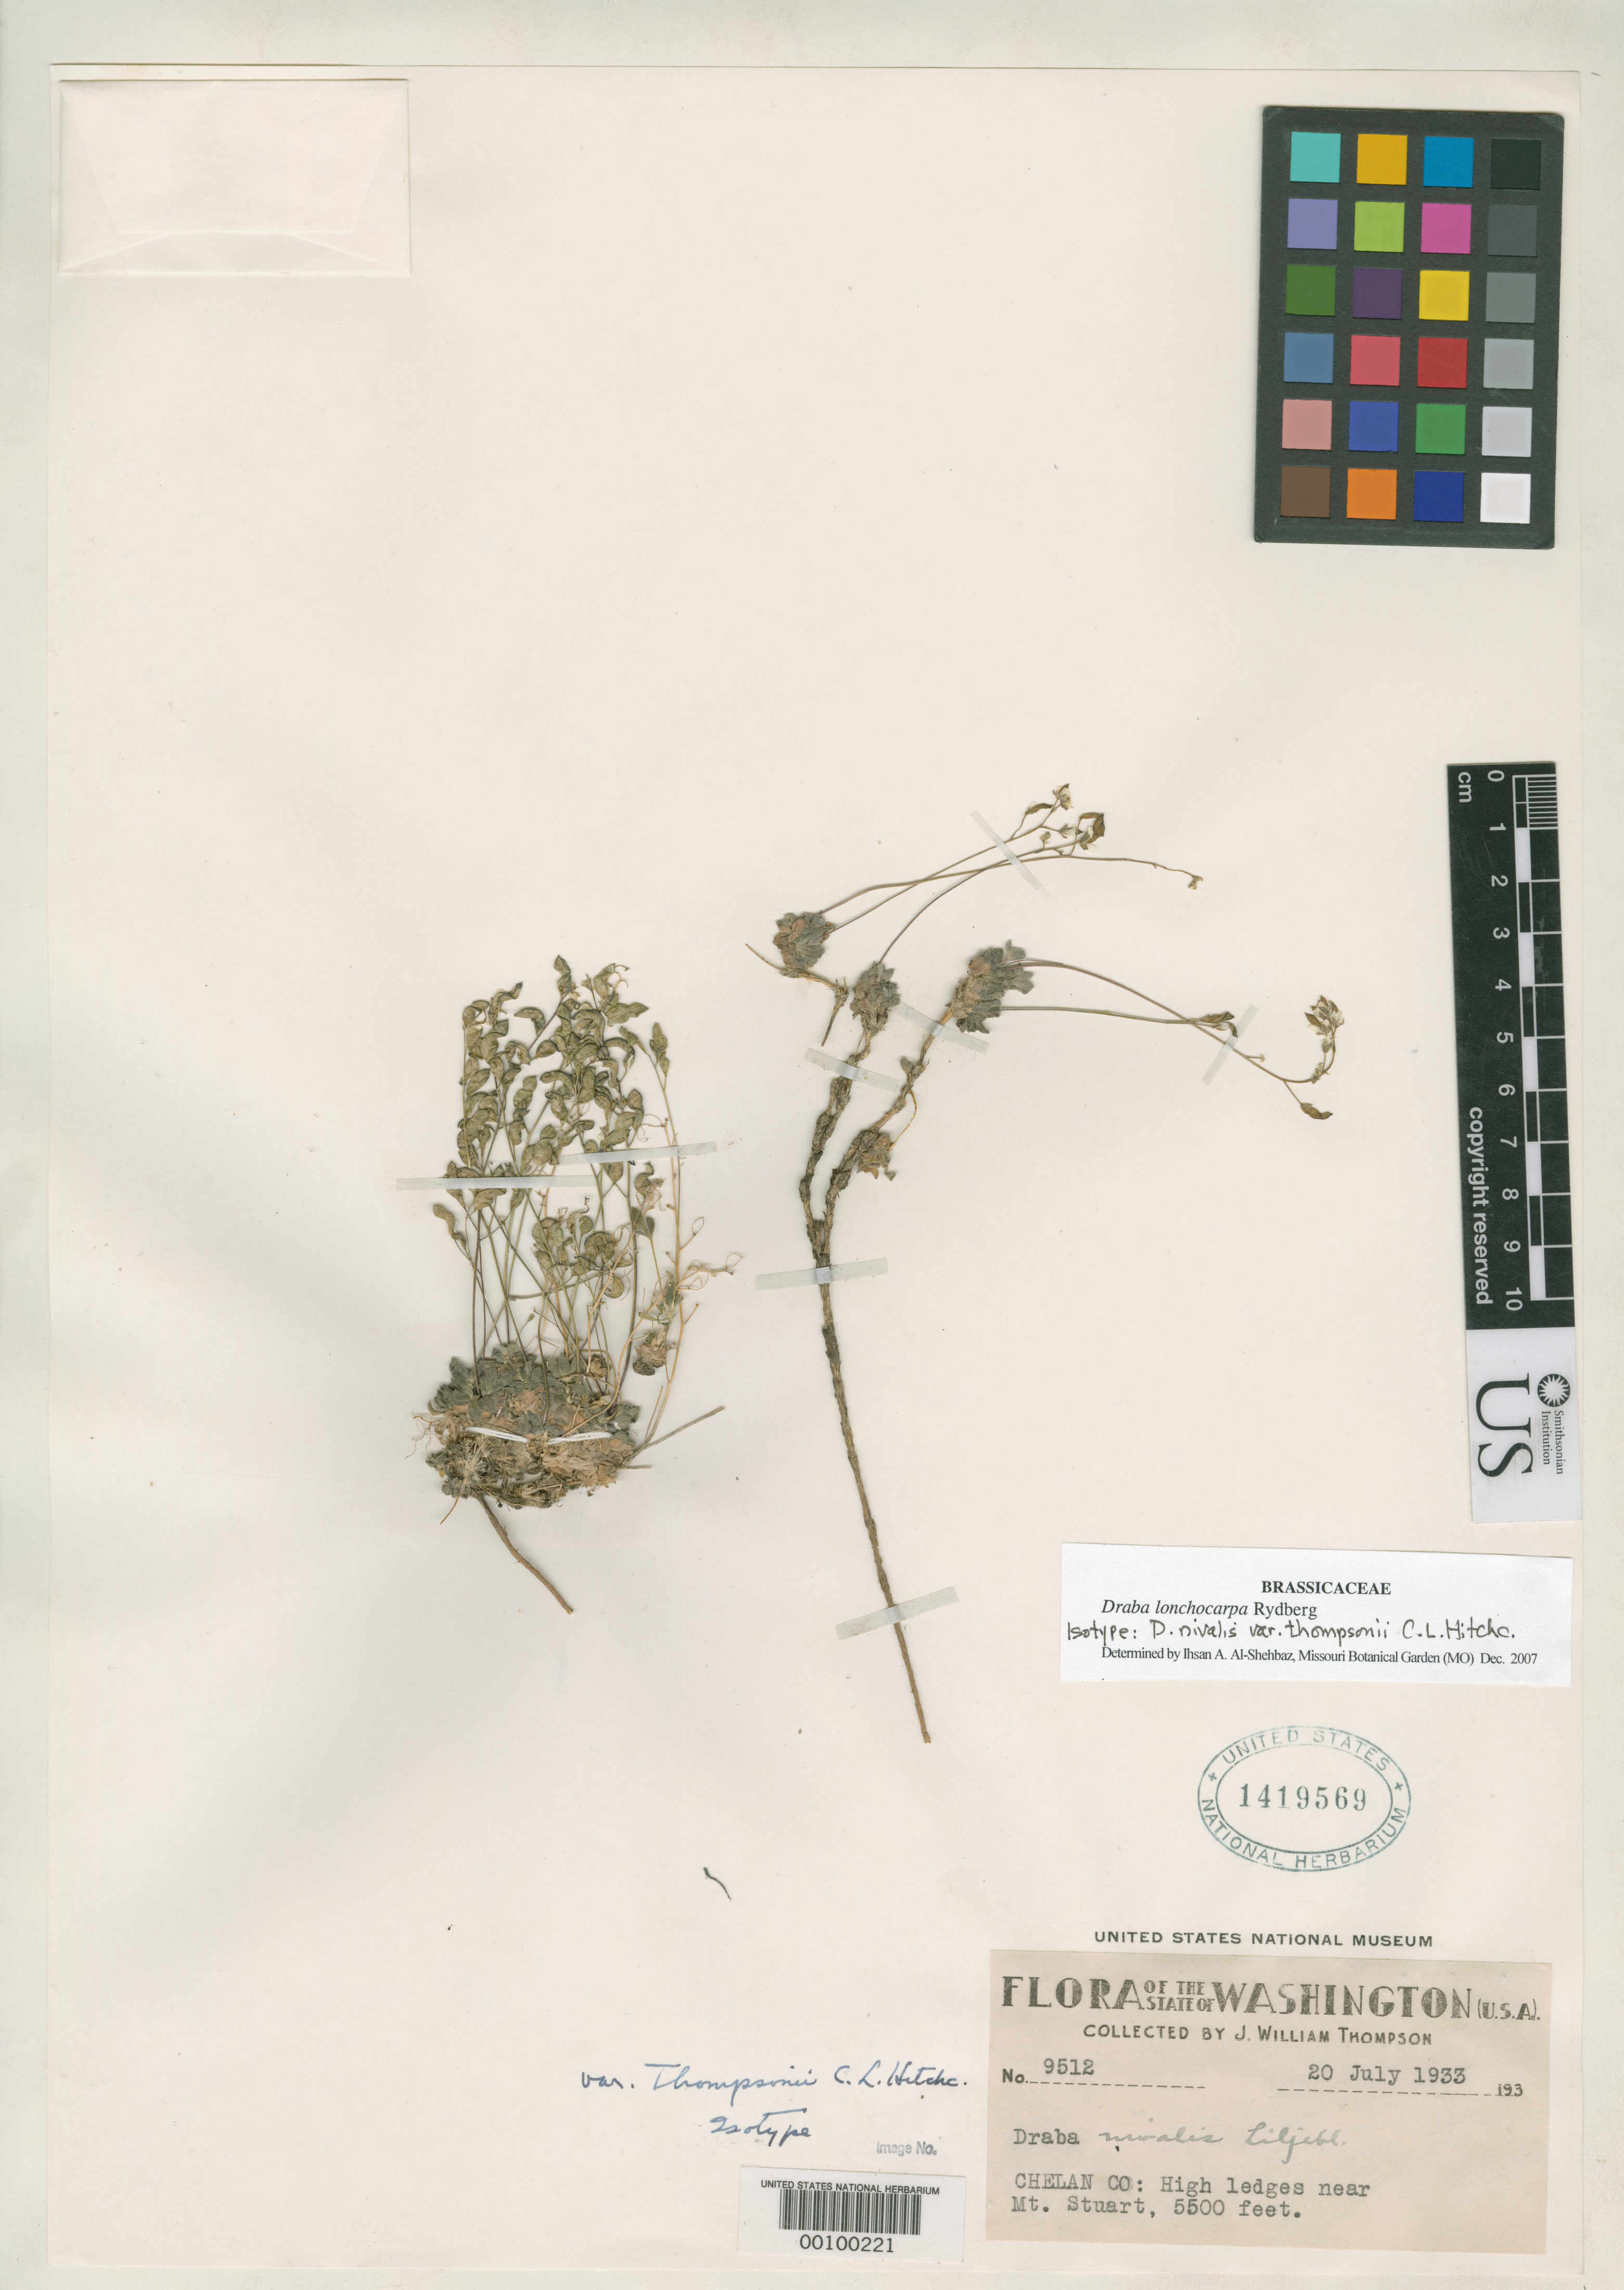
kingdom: Plantae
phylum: Tracheophyta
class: Magnoliopsida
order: Brassicales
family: Brassicaceae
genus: Draba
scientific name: Draba nivalis var. thompsonii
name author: C.L. Hitchc.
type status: Isotype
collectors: J. W. Thompson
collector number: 9512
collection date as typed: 20 Jul 1933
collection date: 1933-07-20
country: United States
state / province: Washington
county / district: Chelan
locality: Near Mt. Stuart.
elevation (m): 1676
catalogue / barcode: US 1419569